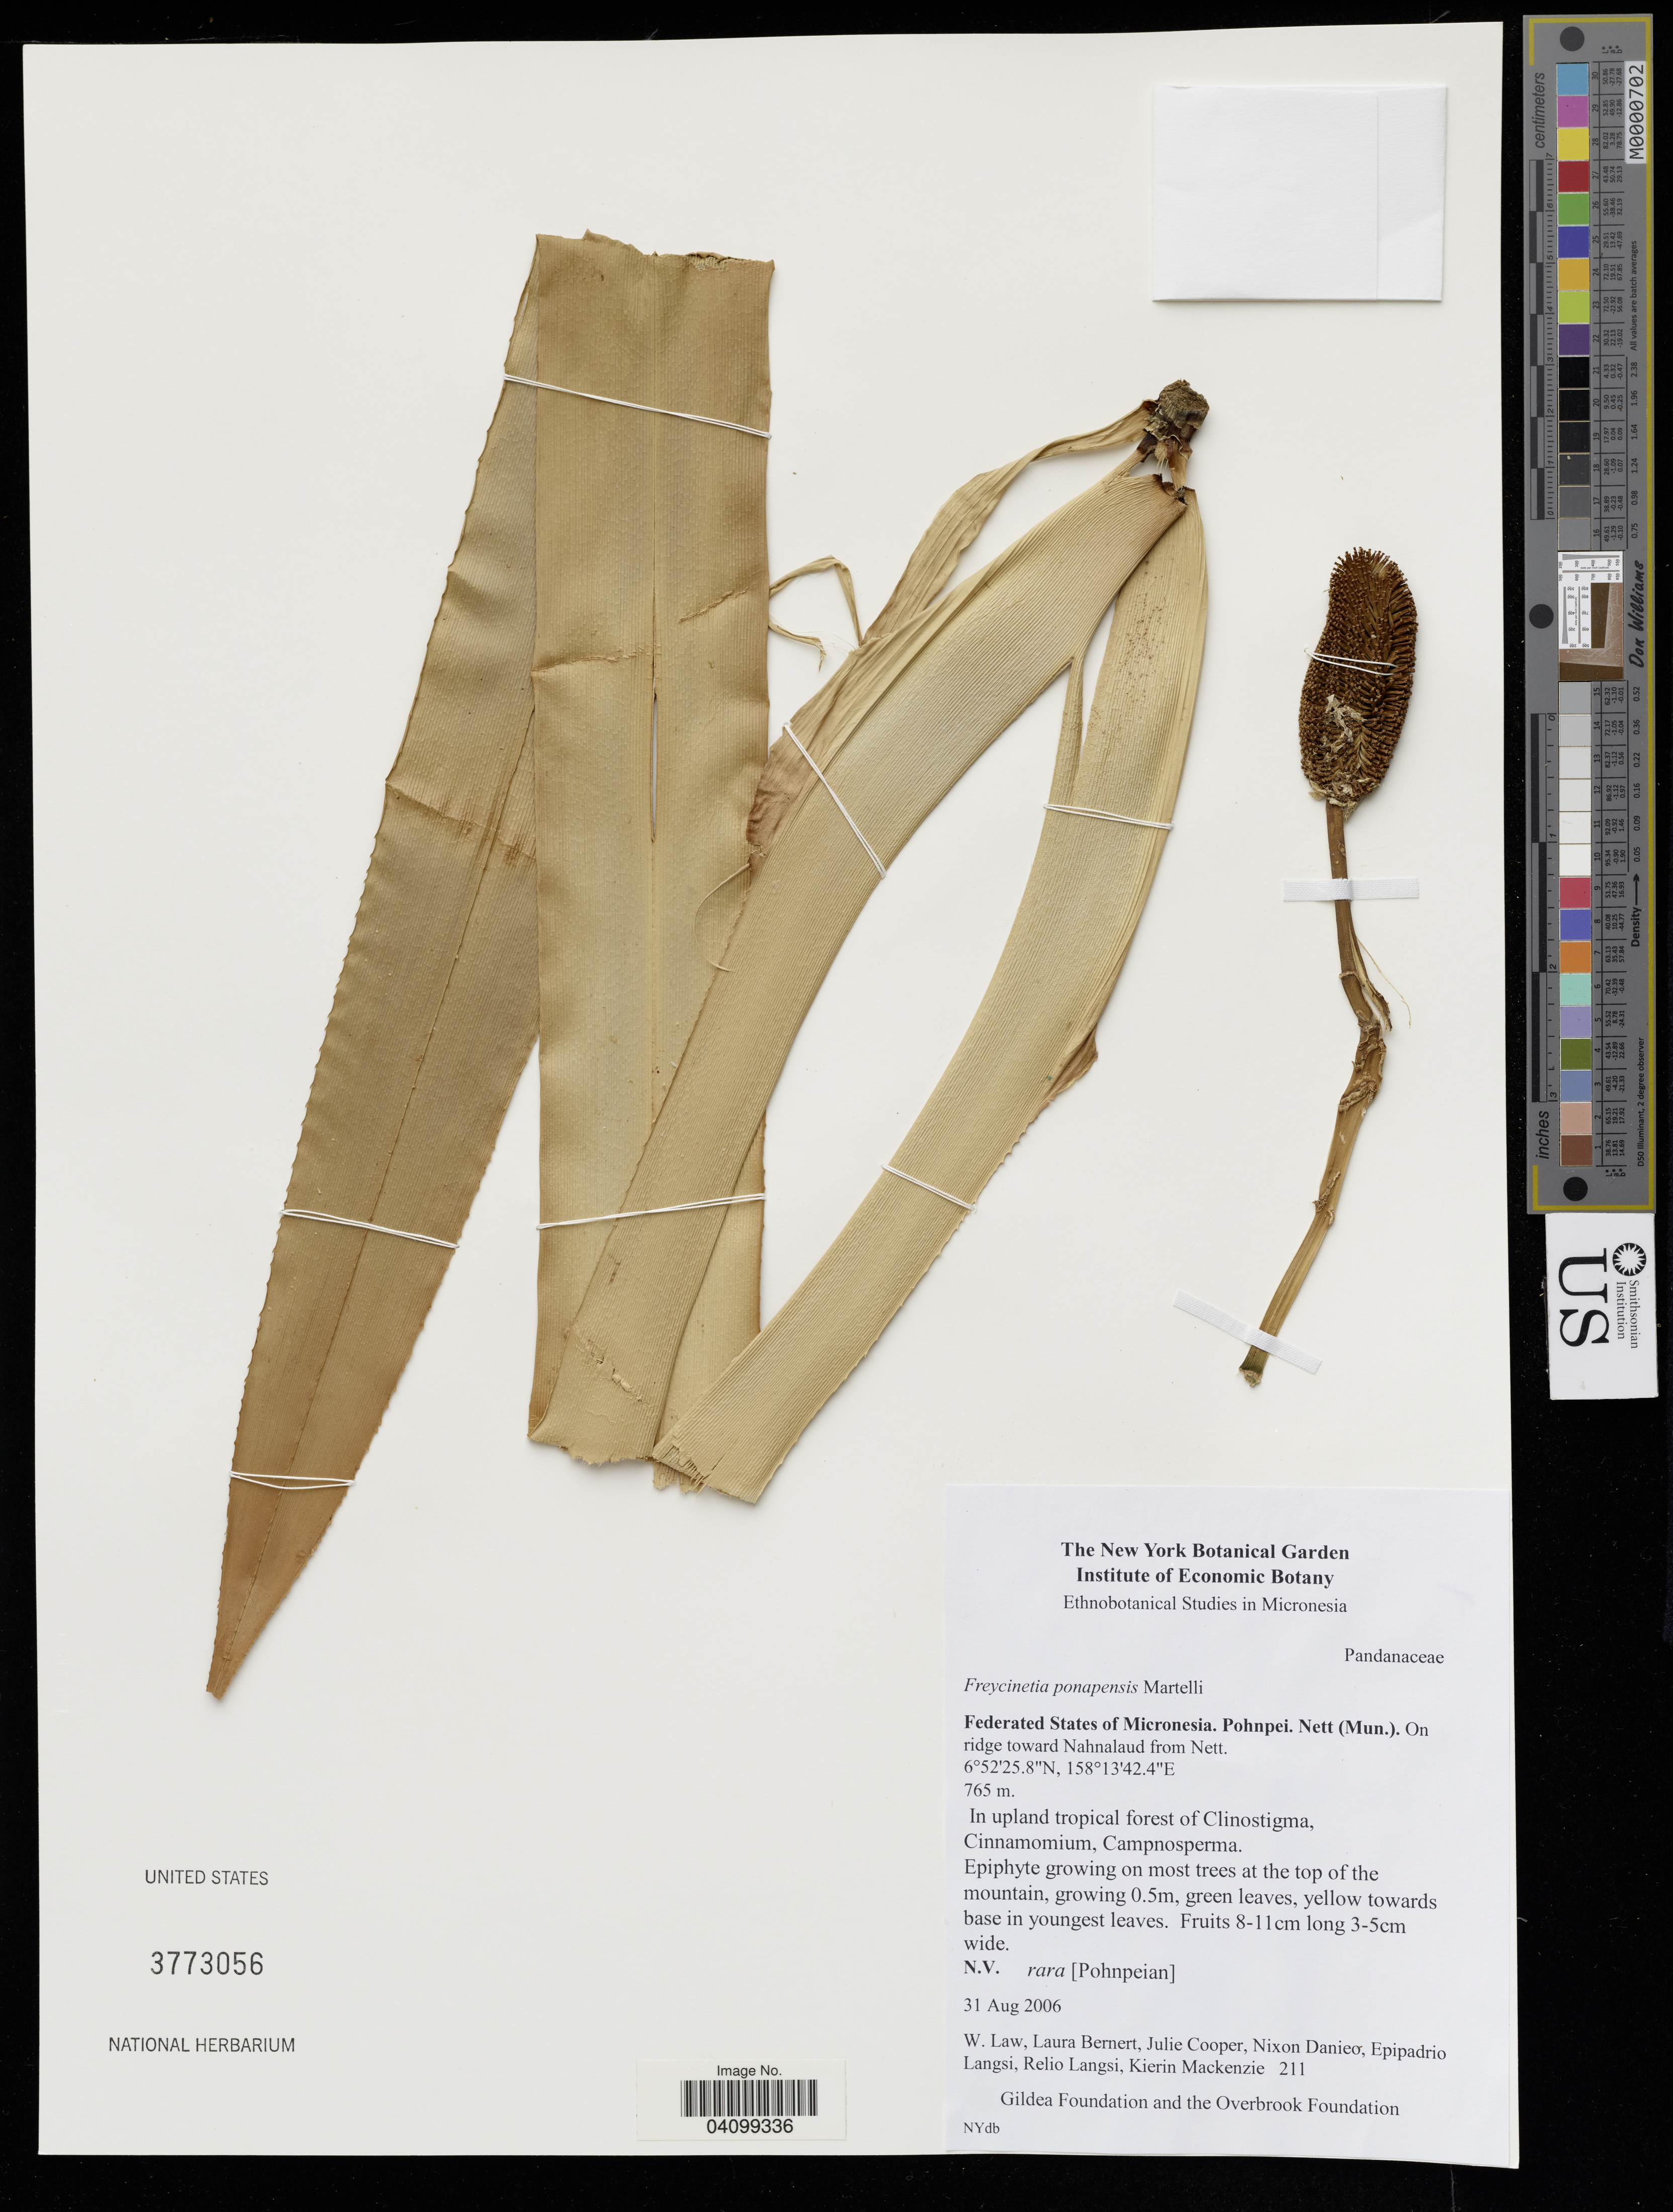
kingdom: Plantae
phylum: Tracheophyta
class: Liliopsida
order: Pandanales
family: Pandanaceae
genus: Freycinetia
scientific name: Freycinetia ponapensis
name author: Martelli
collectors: W. Law & J. Cooper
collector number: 211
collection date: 2006-08-31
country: Micronesia, Federated States of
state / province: Pohnpei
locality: Nett (Mun.). On ridge toward Nahnalaud from Nett.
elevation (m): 765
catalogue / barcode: US 3773056